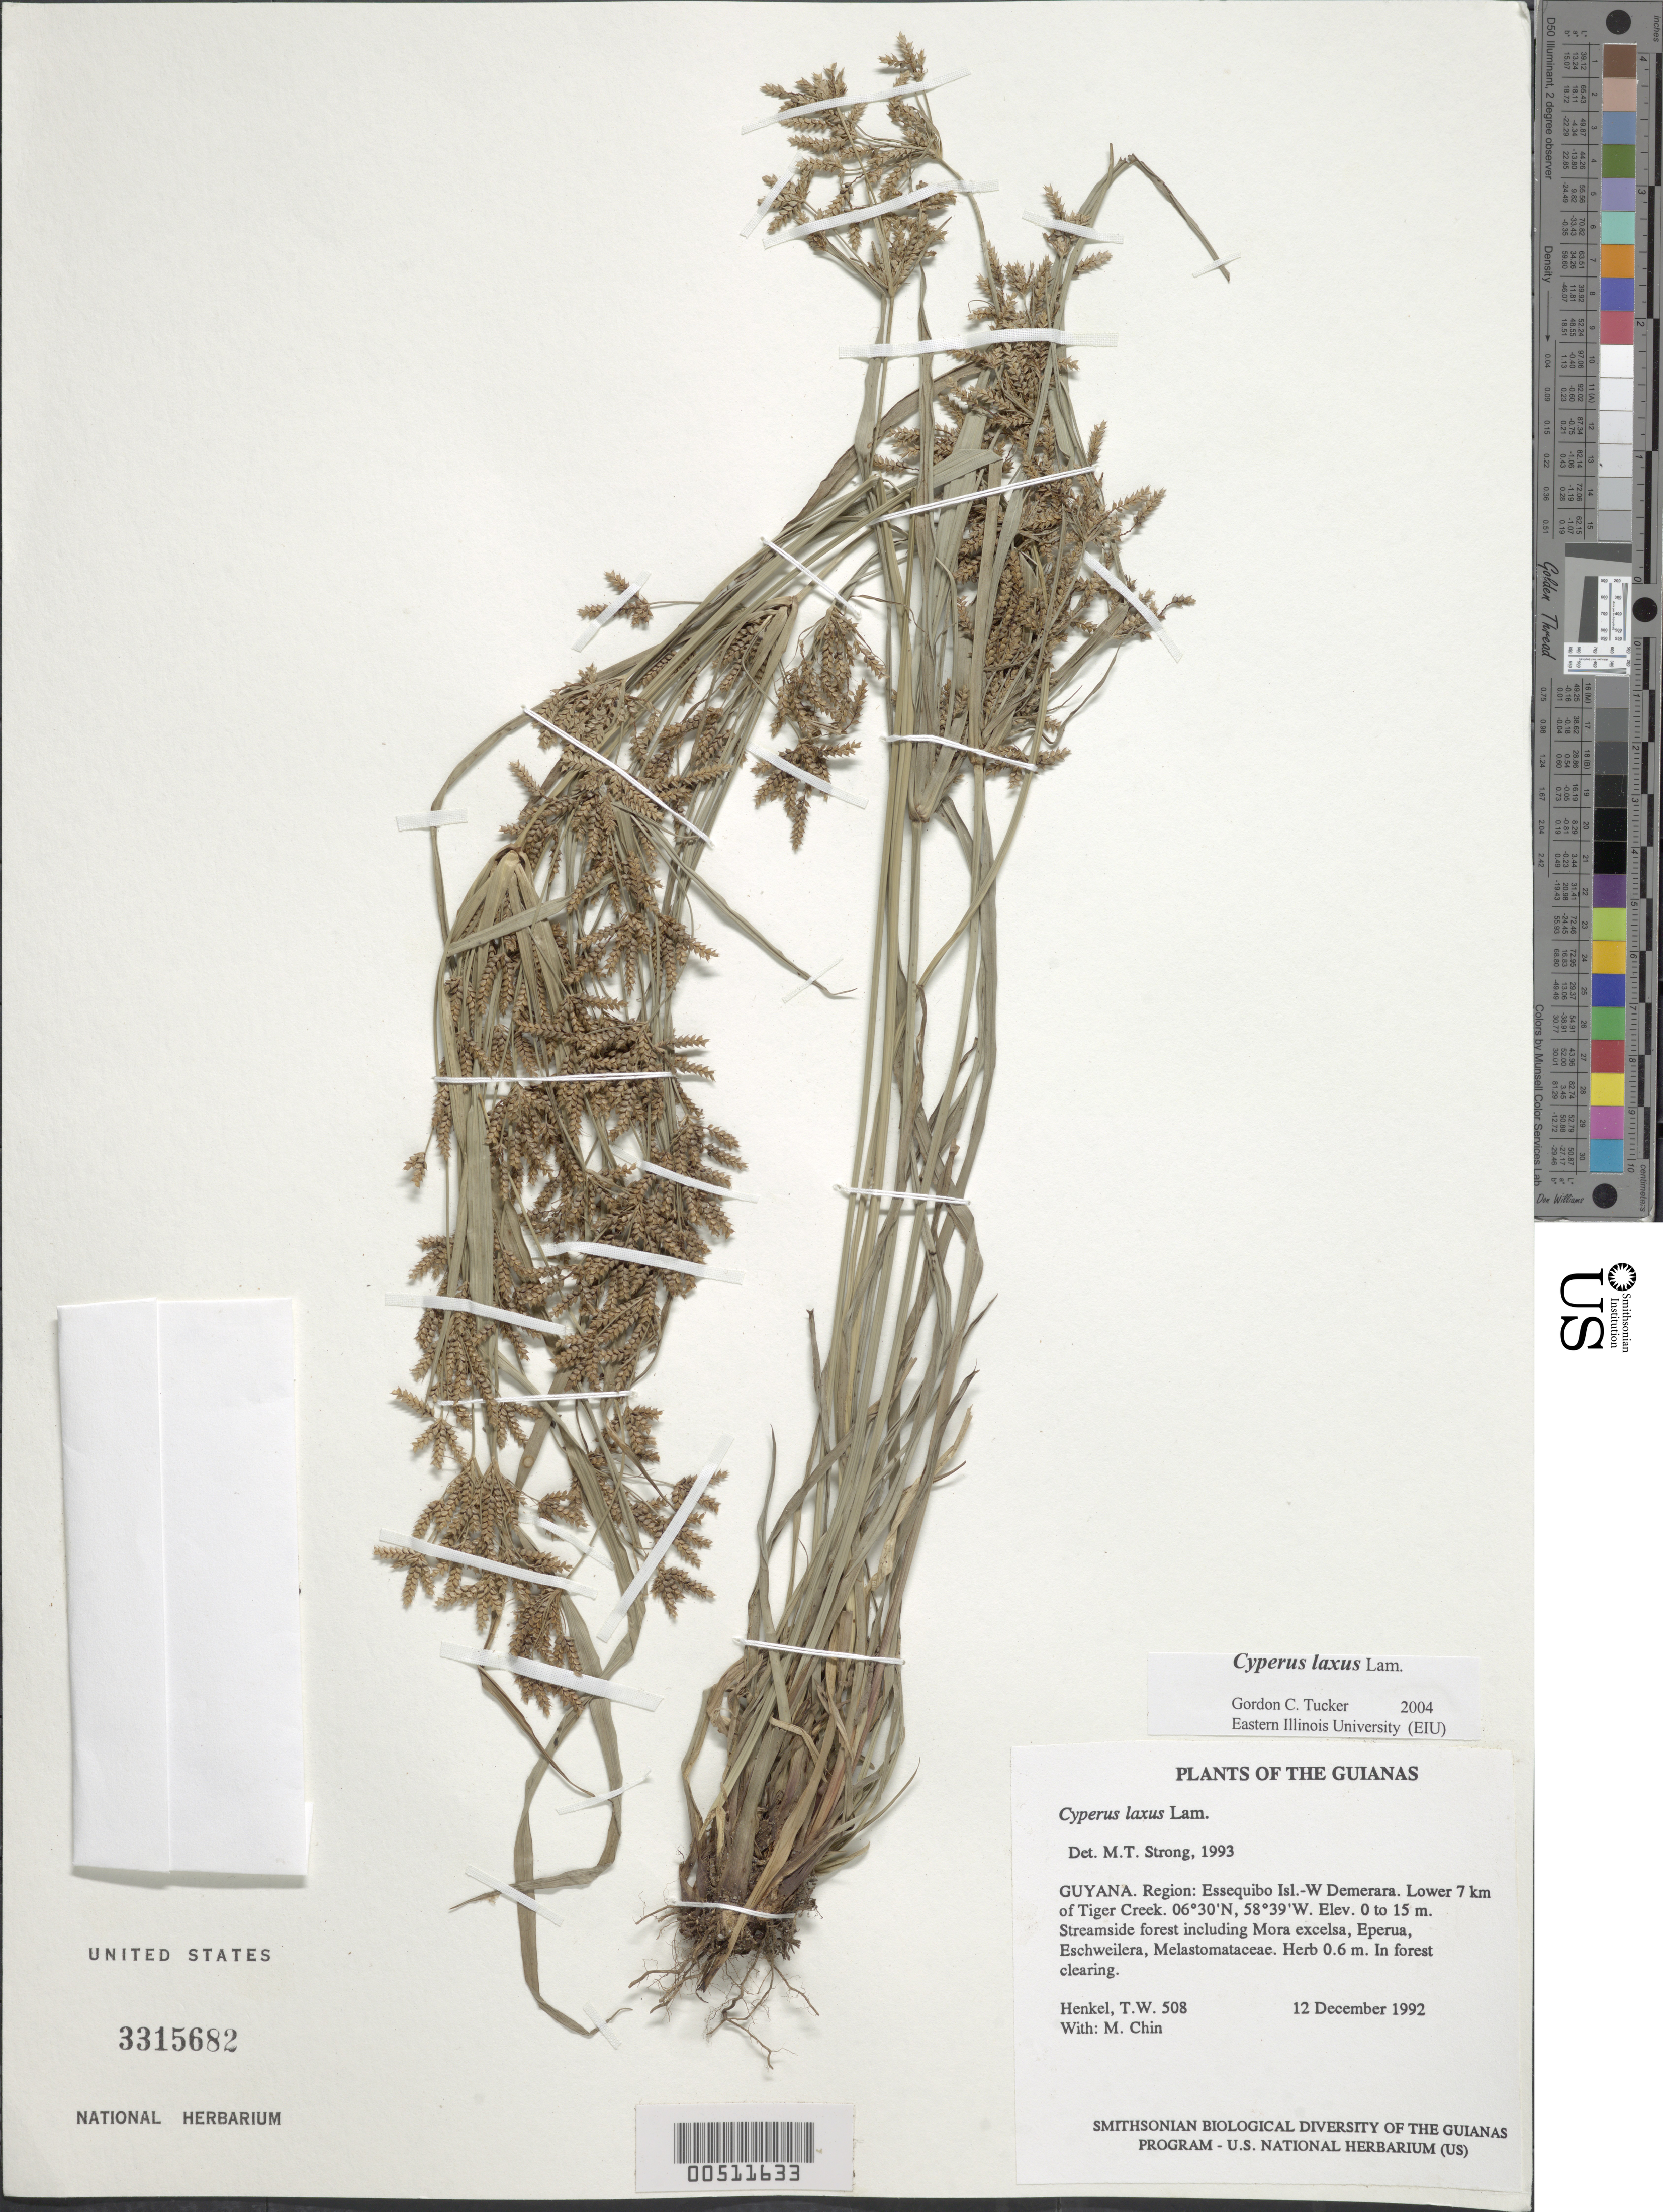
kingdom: Plantae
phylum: Tracheophyta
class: Liliopsida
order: Poales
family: Cyperaceae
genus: Cyperus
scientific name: Cyperus laxus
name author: Lam.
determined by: Tucker, G. C.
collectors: T. Henkel & M. Chin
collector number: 508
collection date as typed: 12 December 1992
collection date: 1992-12-12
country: Guyana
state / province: Essequibo Isl-W. Demerara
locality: Lower 7 km of Tiger Creek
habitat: Streamside forest including Mora excelsa, Eperua, Eschweilera, Melastomataceae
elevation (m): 0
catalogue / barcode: US 3315682